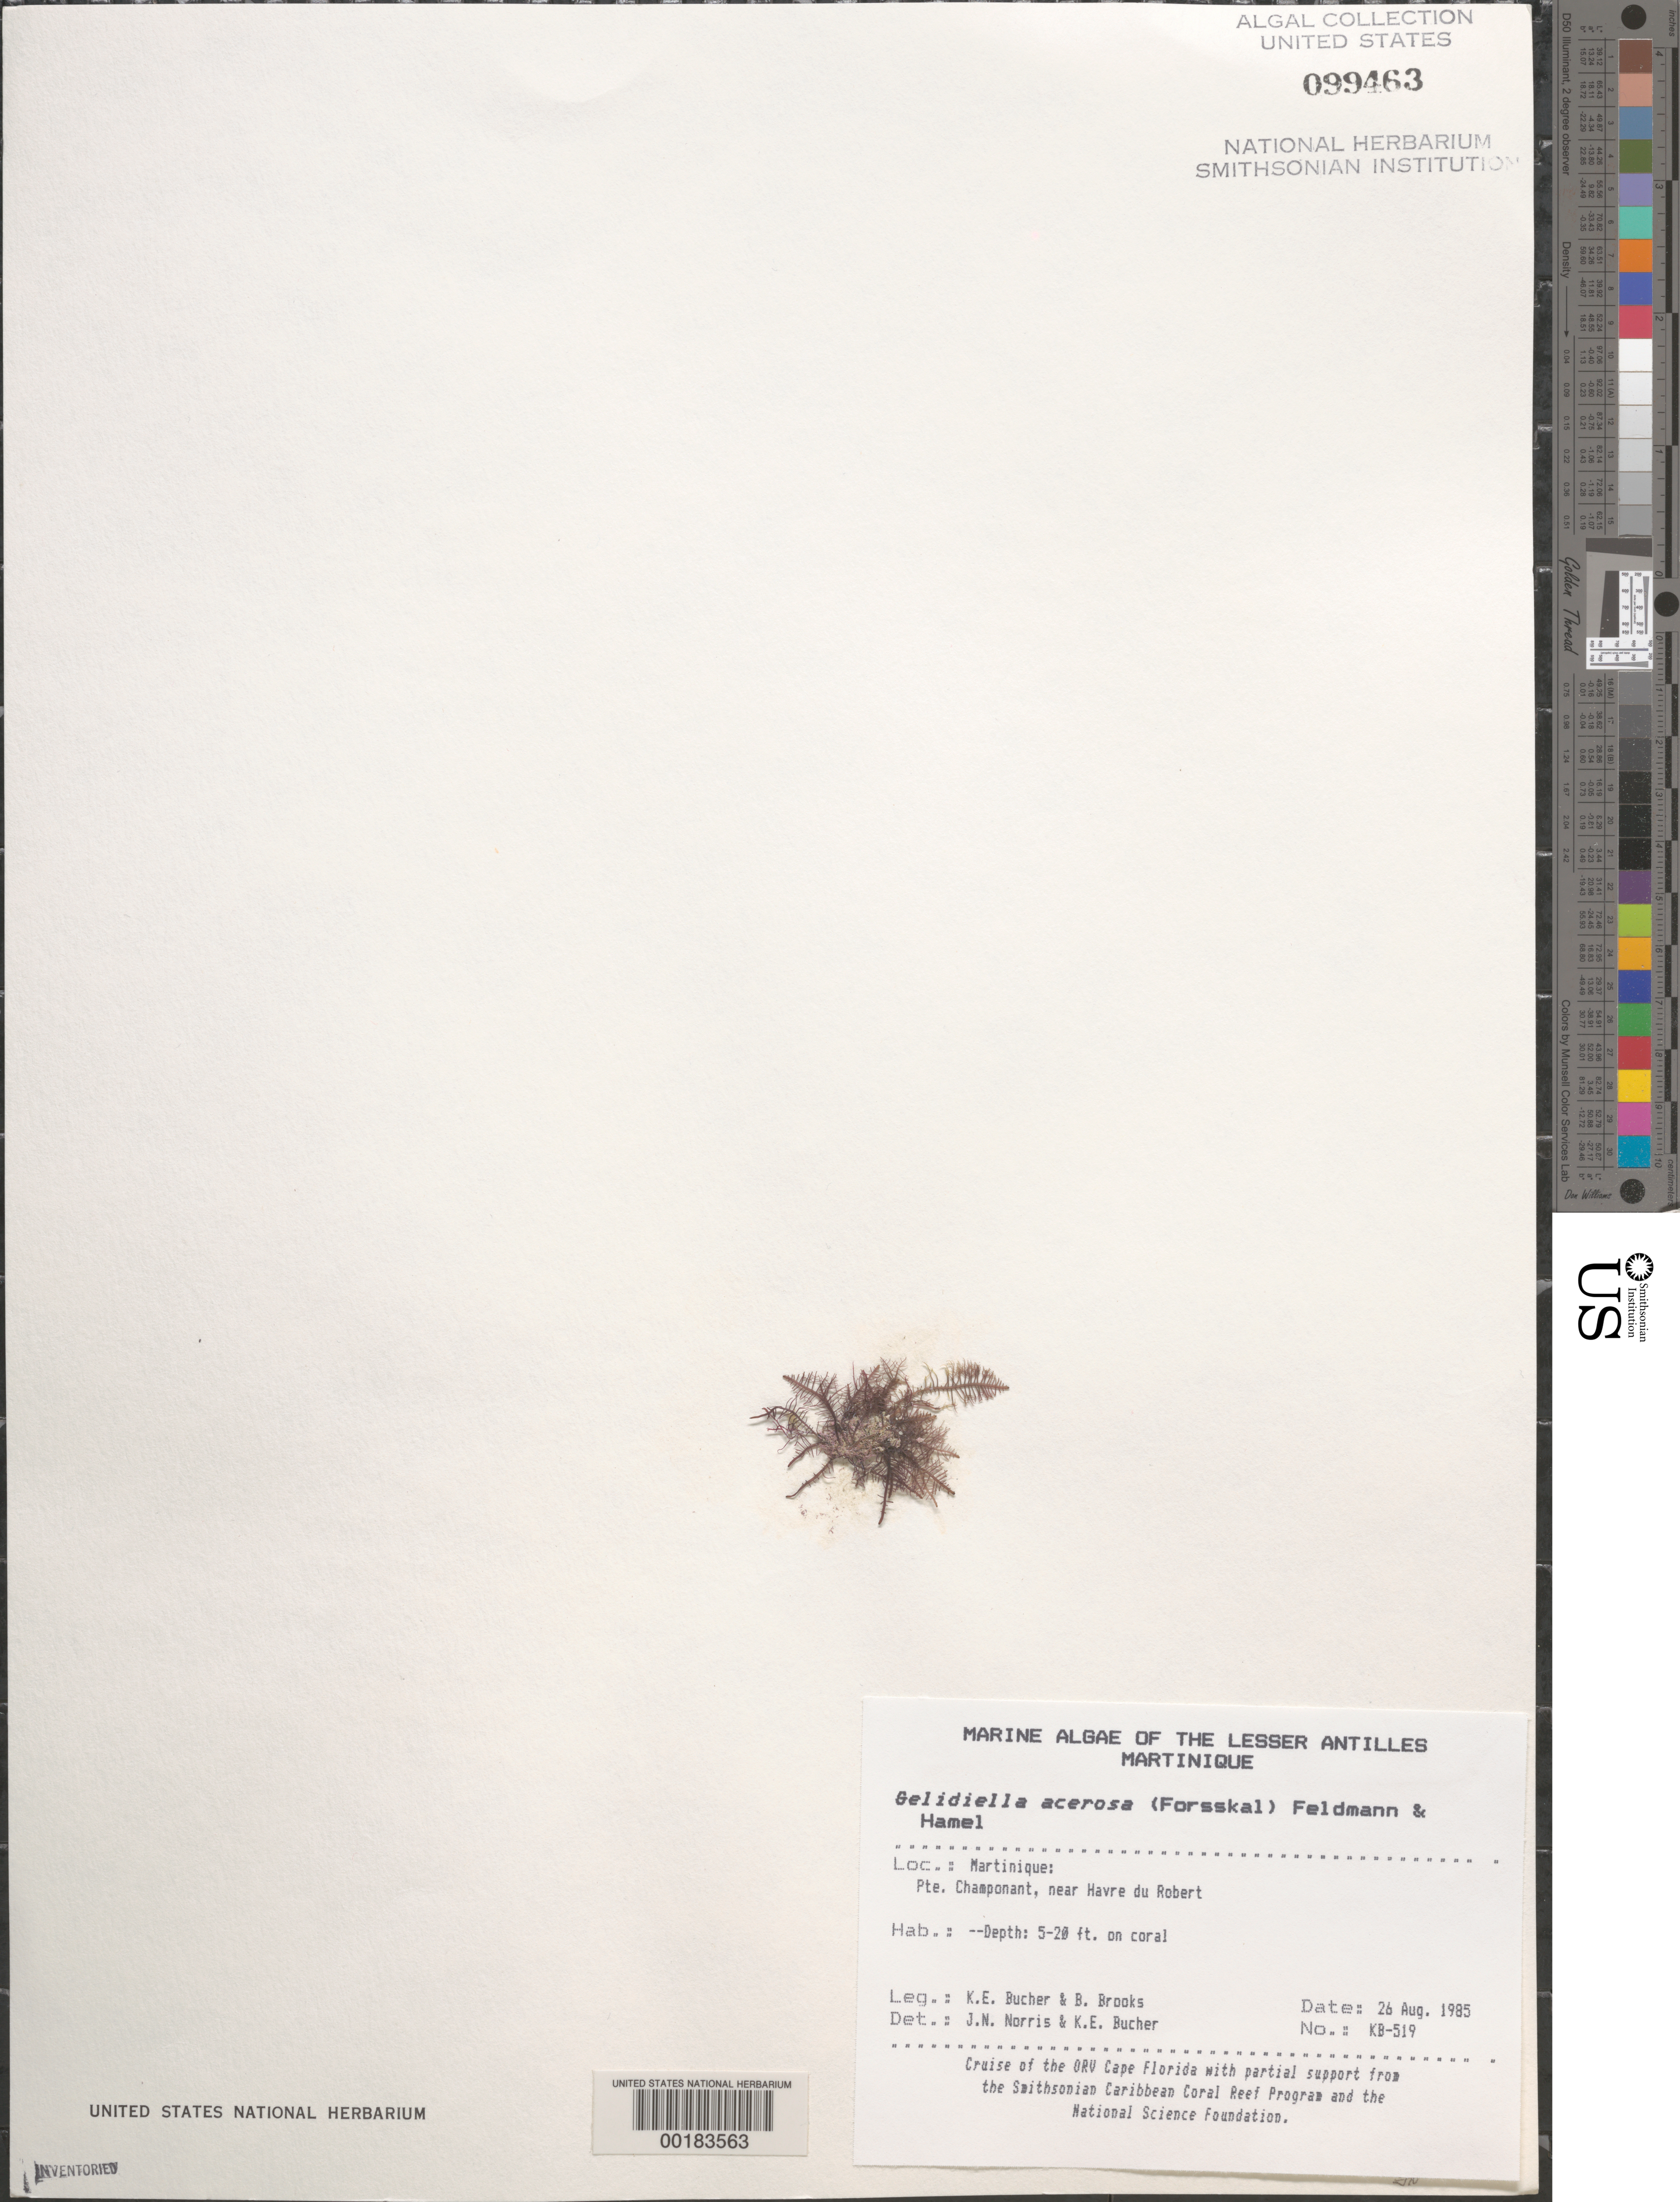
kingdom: Plantae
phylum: Rhodophyta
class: Florideophyceae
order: Gelidiales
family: Gelidiellaceae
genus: Gelidiella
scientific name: Gelidiella acerosa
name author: (Forssk.) Feldmann & G. Hamel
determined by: Norris, J. N.; Bucher, K. E.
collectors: K. E. Bucher & B. Brooks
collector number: Kb-519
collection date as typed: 26 Aug 1985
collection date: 1985-08-26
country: Martinique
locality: Pointe Champonant, near Havre du Robert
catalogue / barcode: US 99463